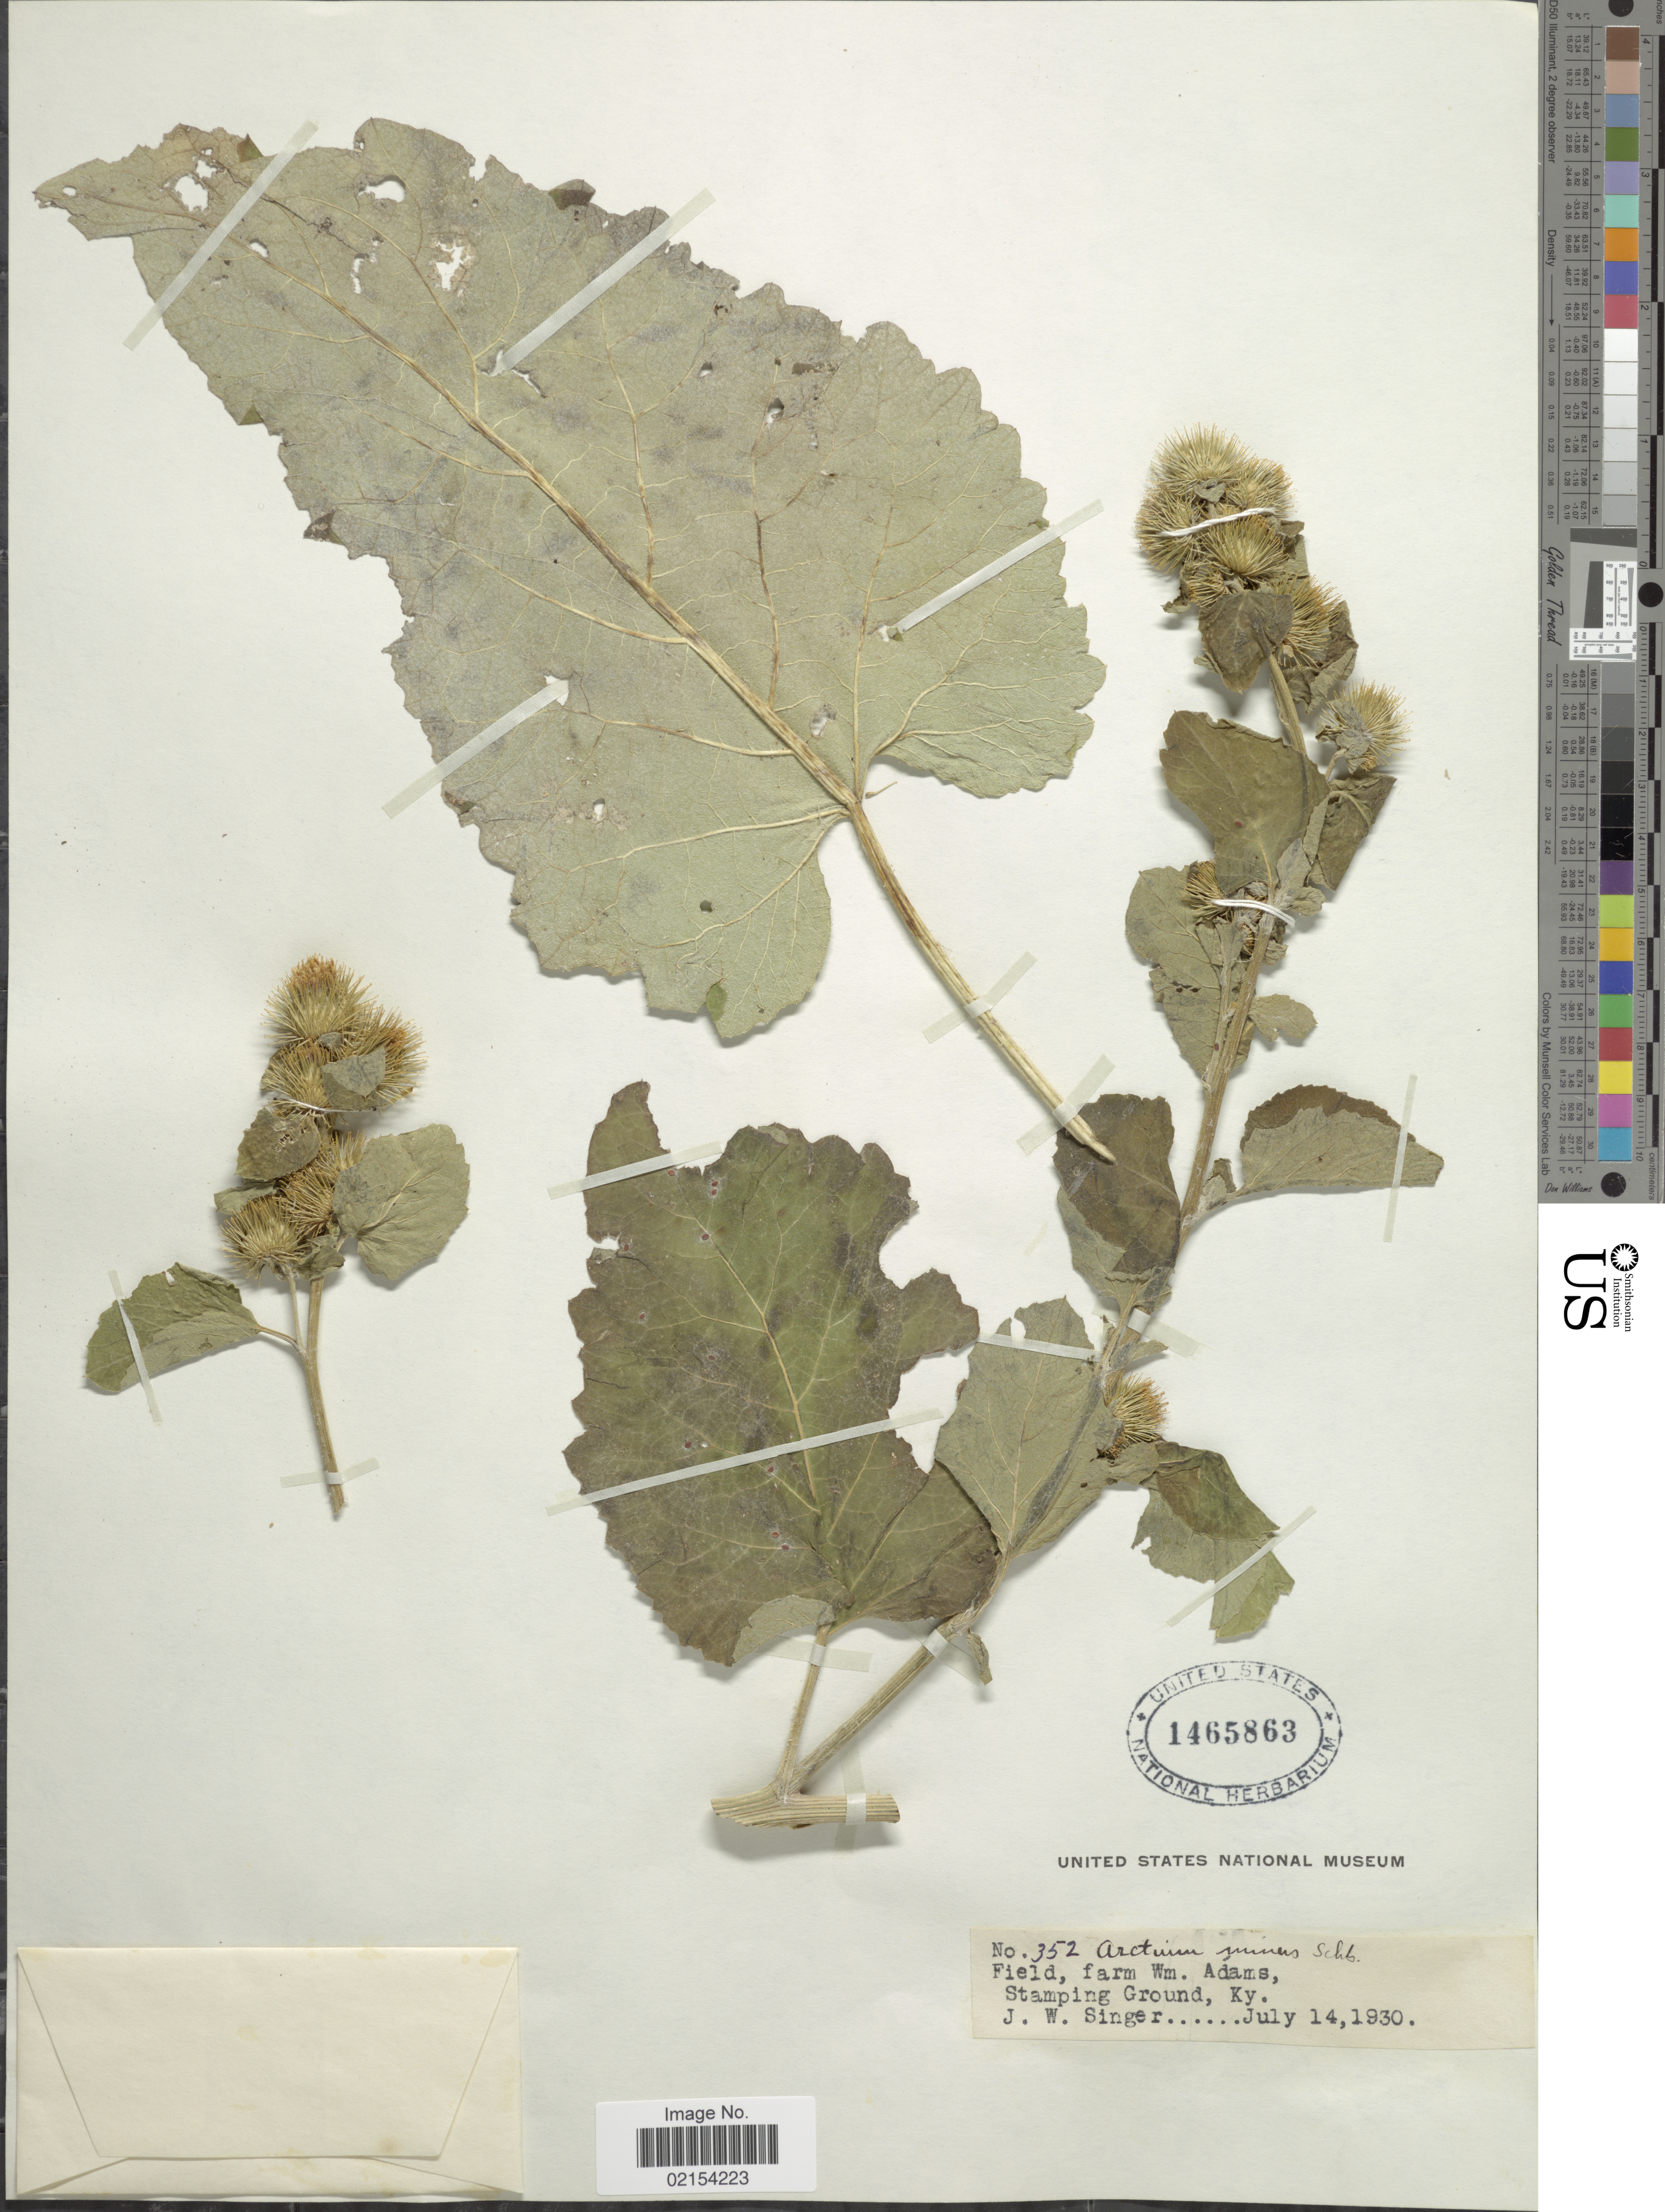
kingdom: Plantae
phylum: Tracheophyta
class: Magnoliopsida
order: Asterales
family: Asteraceae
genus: Arctium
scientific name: Arctium minus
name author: (Hill) Bernh.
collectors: J. EW. Singer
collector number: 352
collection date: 1930-07-14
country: United States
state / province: Kentucky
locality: Field, farm Wm. Adams, Stamping Ground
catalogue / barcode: US 1465863